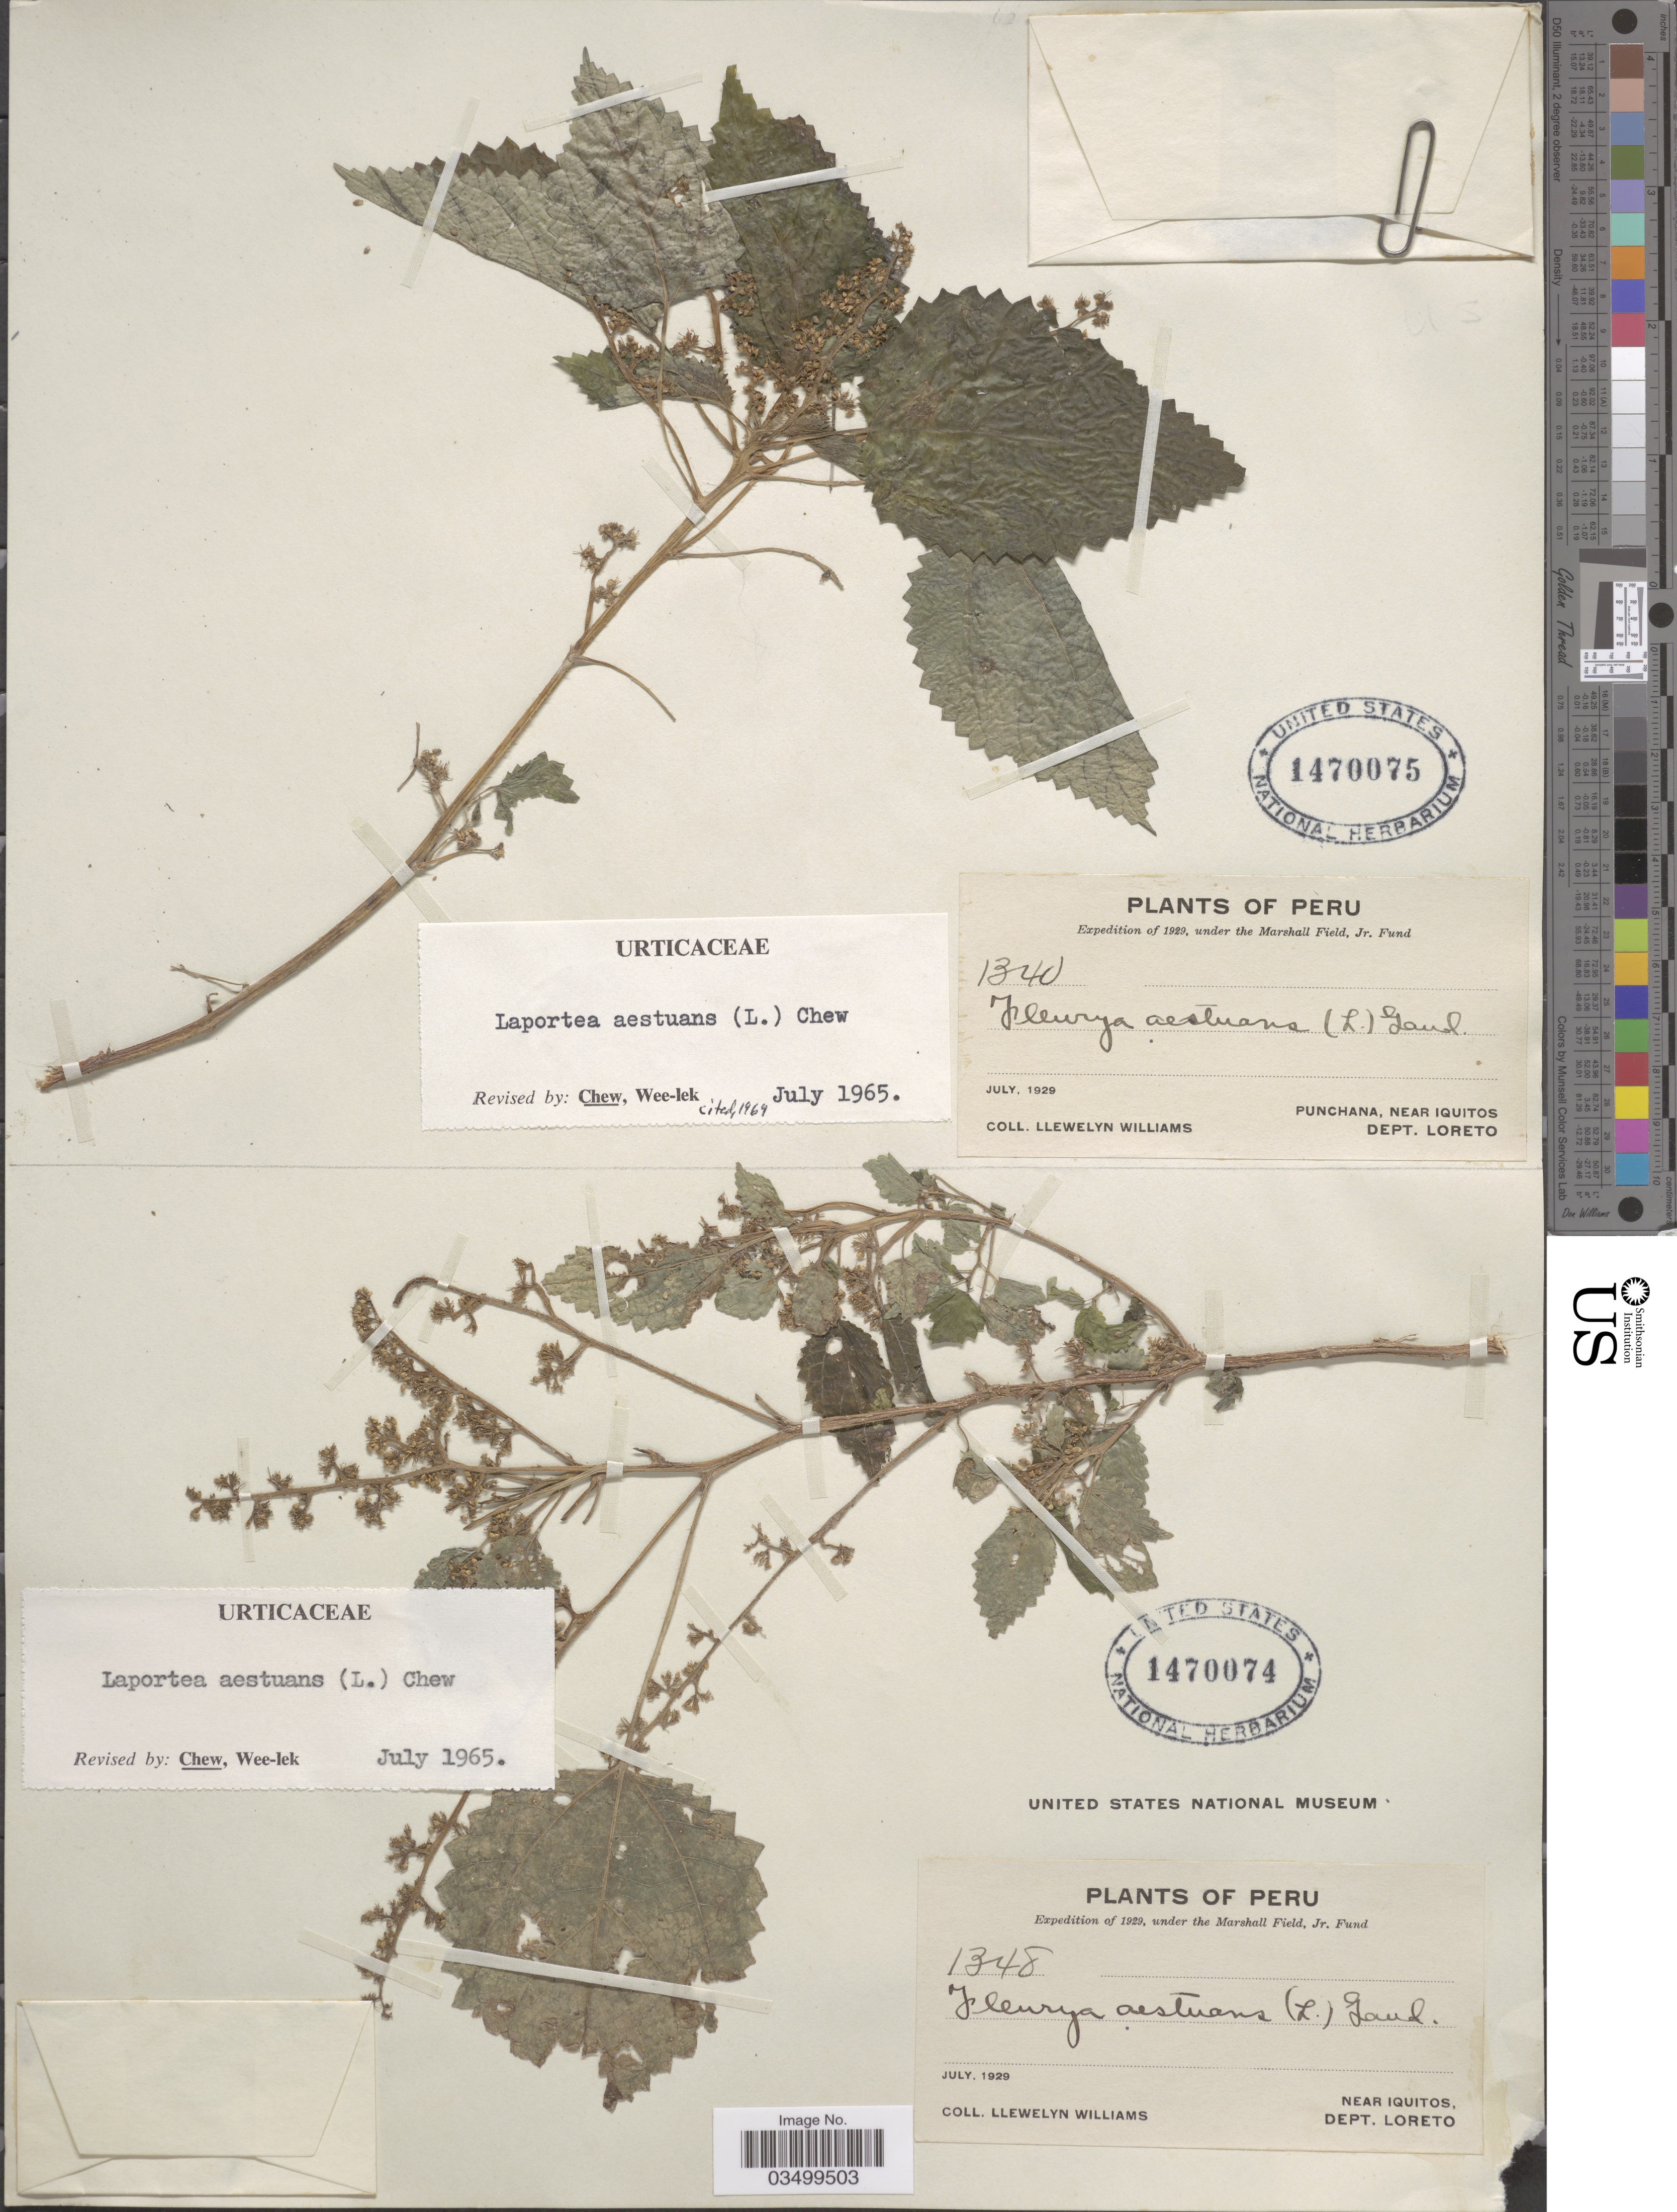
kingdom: Plantae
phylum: Tracheophyta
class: Magnoliopsida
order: Rosales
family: Urticaceae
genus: Laportea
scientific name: Laportea aestuans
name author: (L.) Chew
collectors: Ll. Williams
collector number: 1340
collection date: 1929-07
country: Peru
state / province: Loreto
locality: Punchana, Near Iquitos. Dept. Loreto.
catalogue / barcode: US 1470075-2